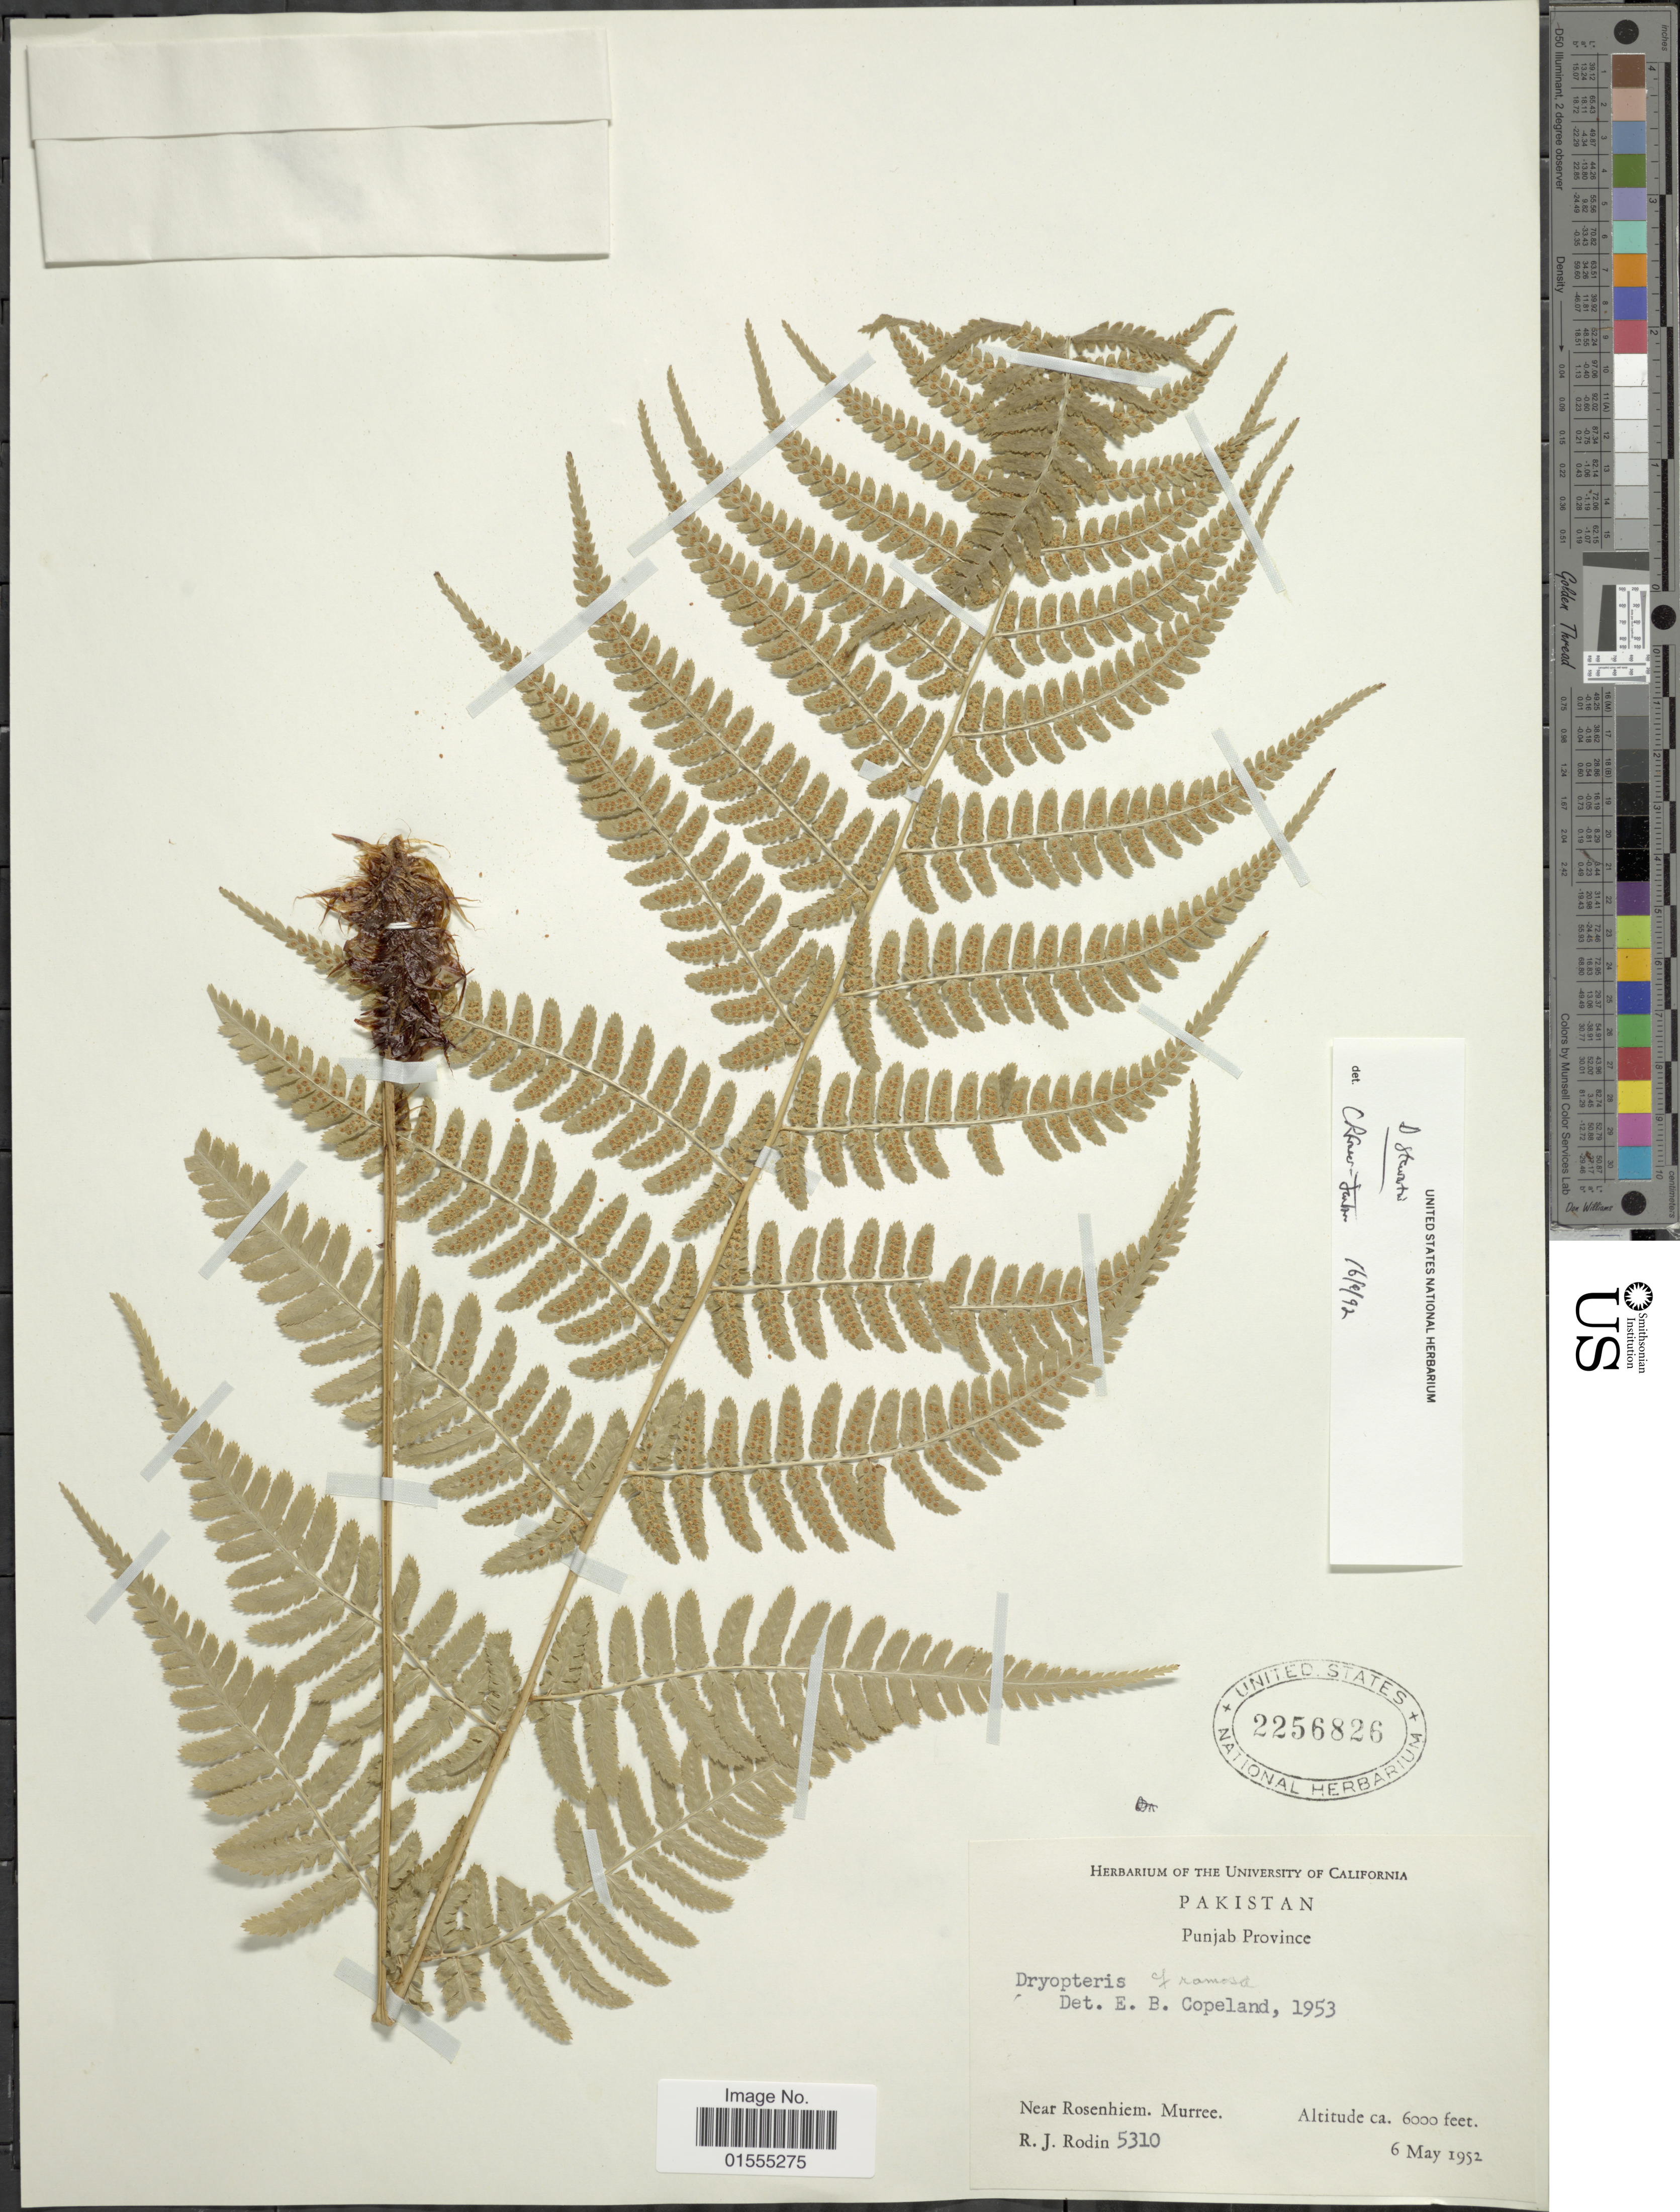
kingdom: Plantae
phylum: Tracheophyta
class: Polypodiopsida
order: Polypodiales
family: Dryopteridaceae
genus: Dryopteris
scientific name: Dryopteris sp.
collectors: R. J. Rodin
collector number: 5310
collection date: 1952-05-06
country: Pakistan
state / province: Punjab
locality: Near Rosenhein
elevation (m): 1829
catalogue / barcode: US 2256826